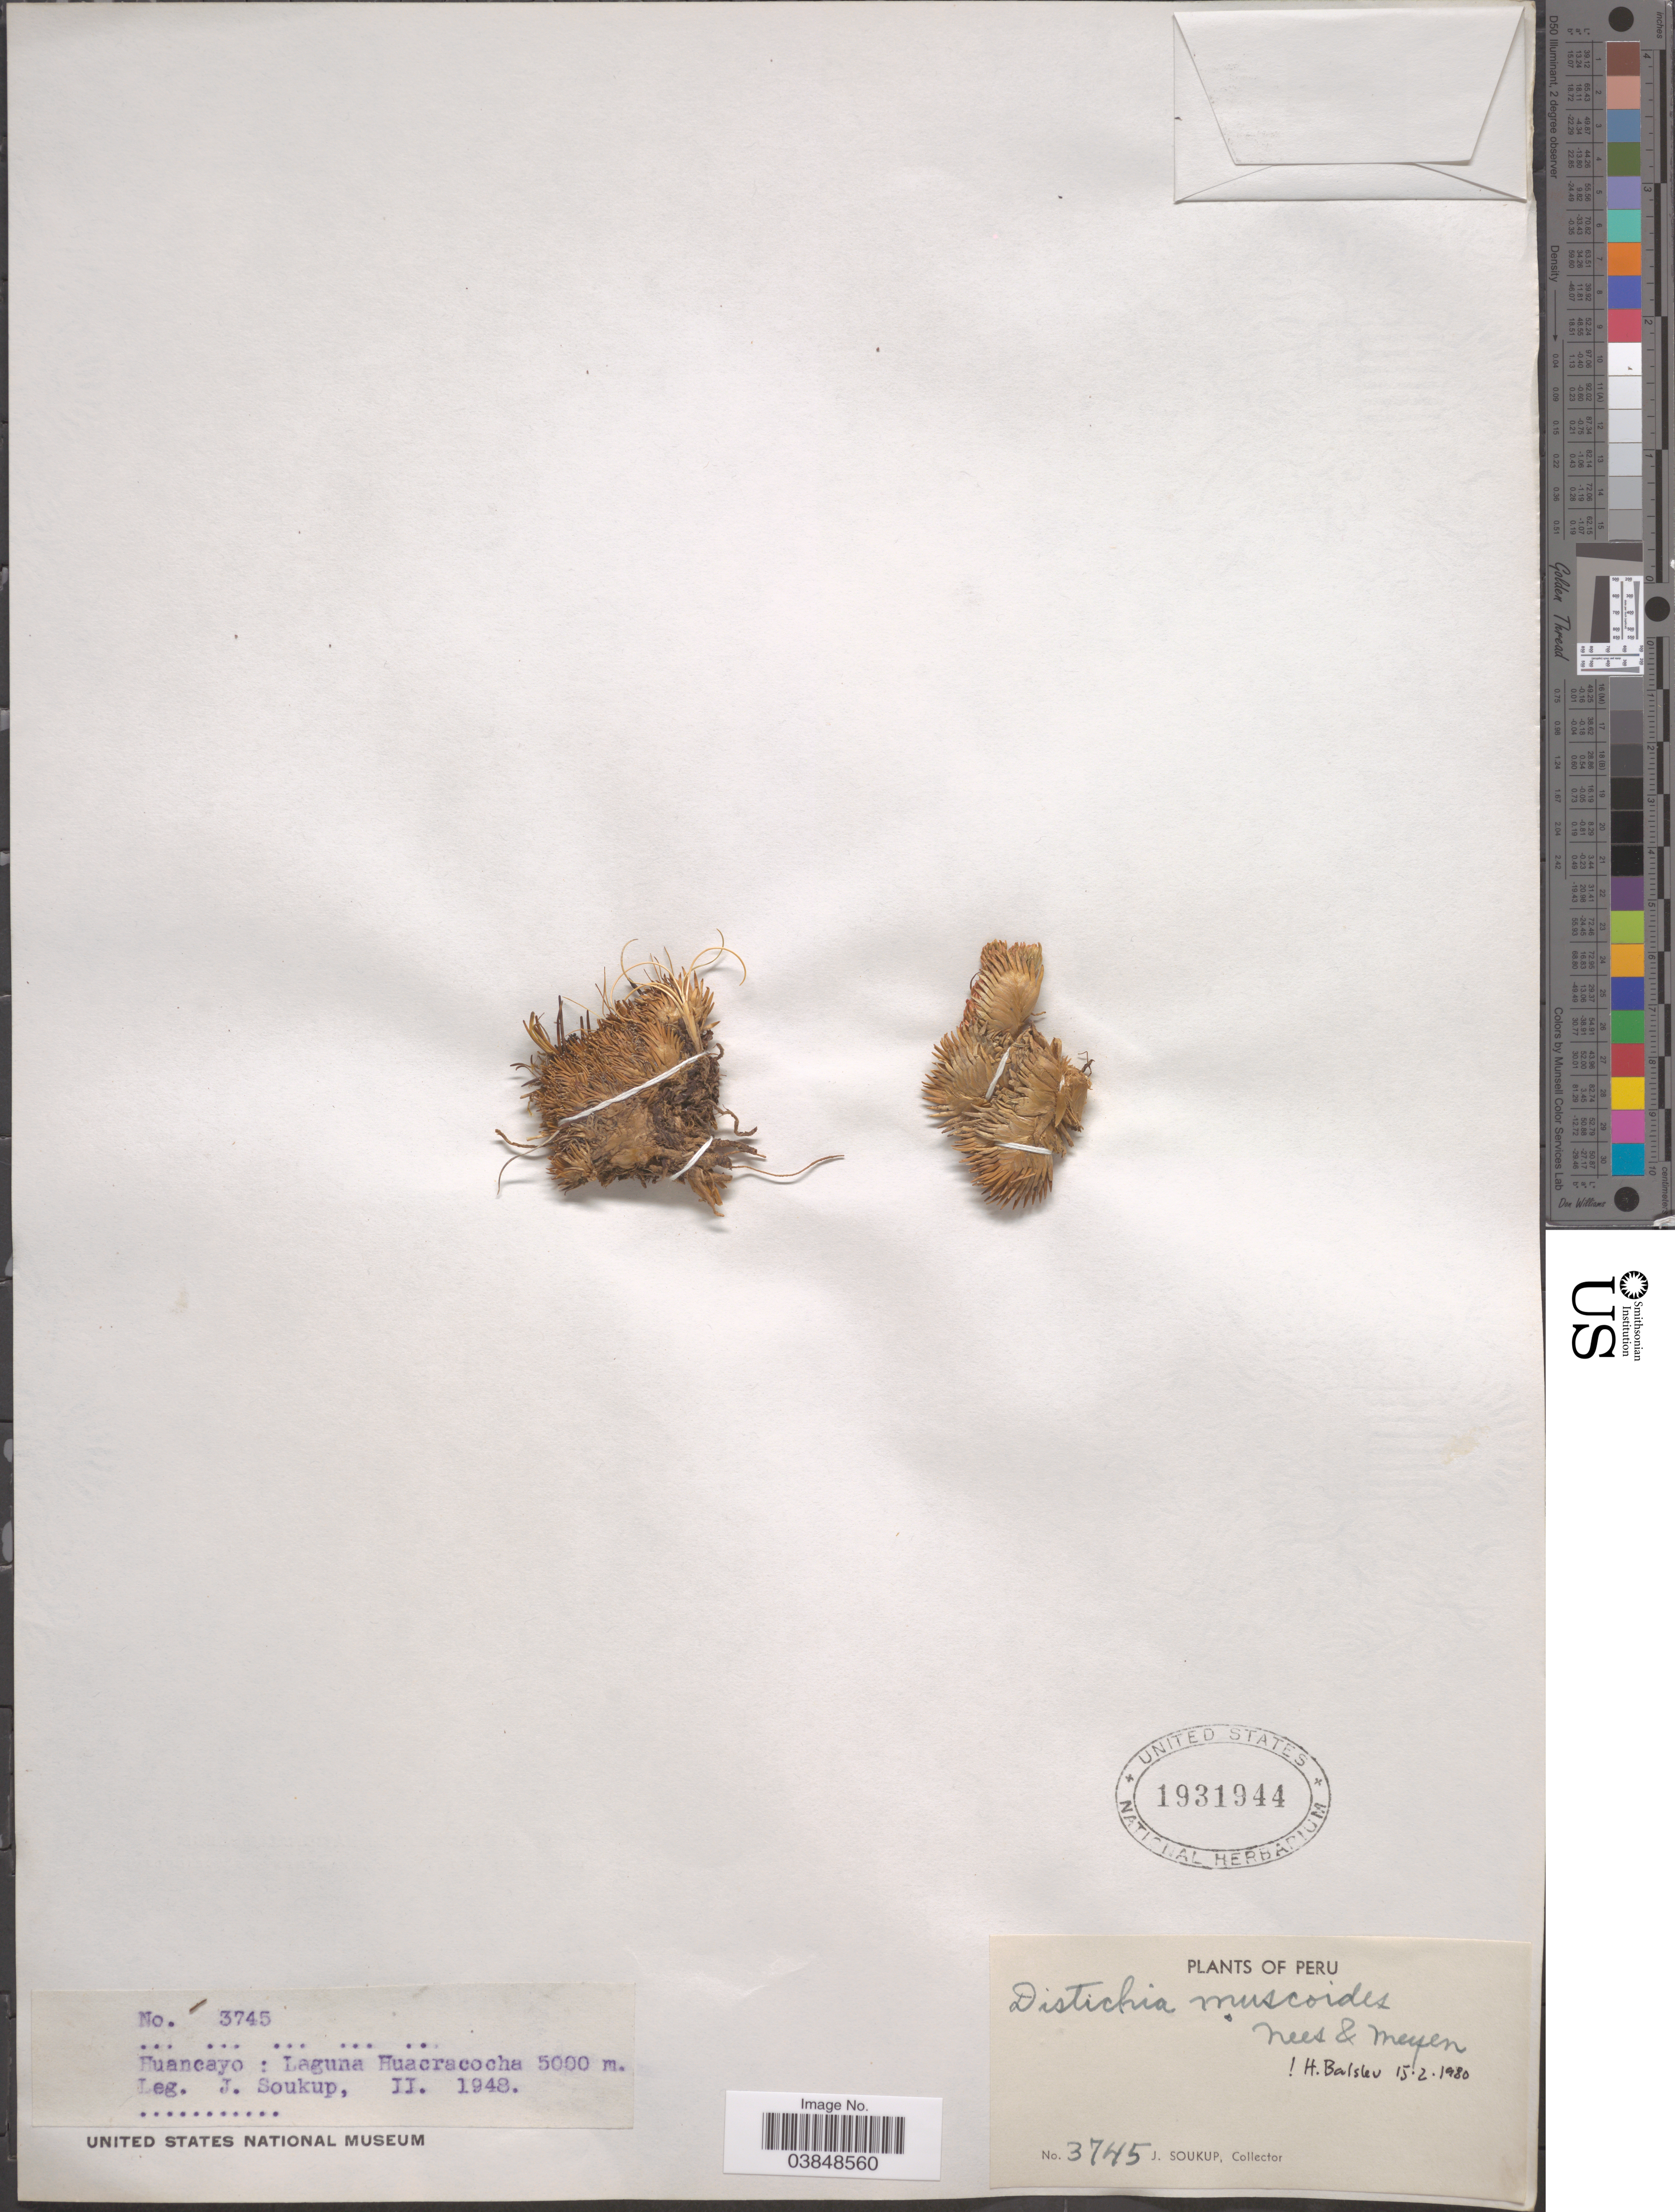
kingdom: Plantae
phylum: Tracheophyta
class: Liliopsida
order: Poales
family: Juncaceae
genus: Distichia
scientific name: Distichia muscoides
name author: Nees & Meyen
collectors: J. Soukup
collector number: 3745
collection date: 1948-02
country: Peru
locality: Huancayo: Laguna Huacracocha.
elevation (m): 5000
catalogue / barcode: US 1931944